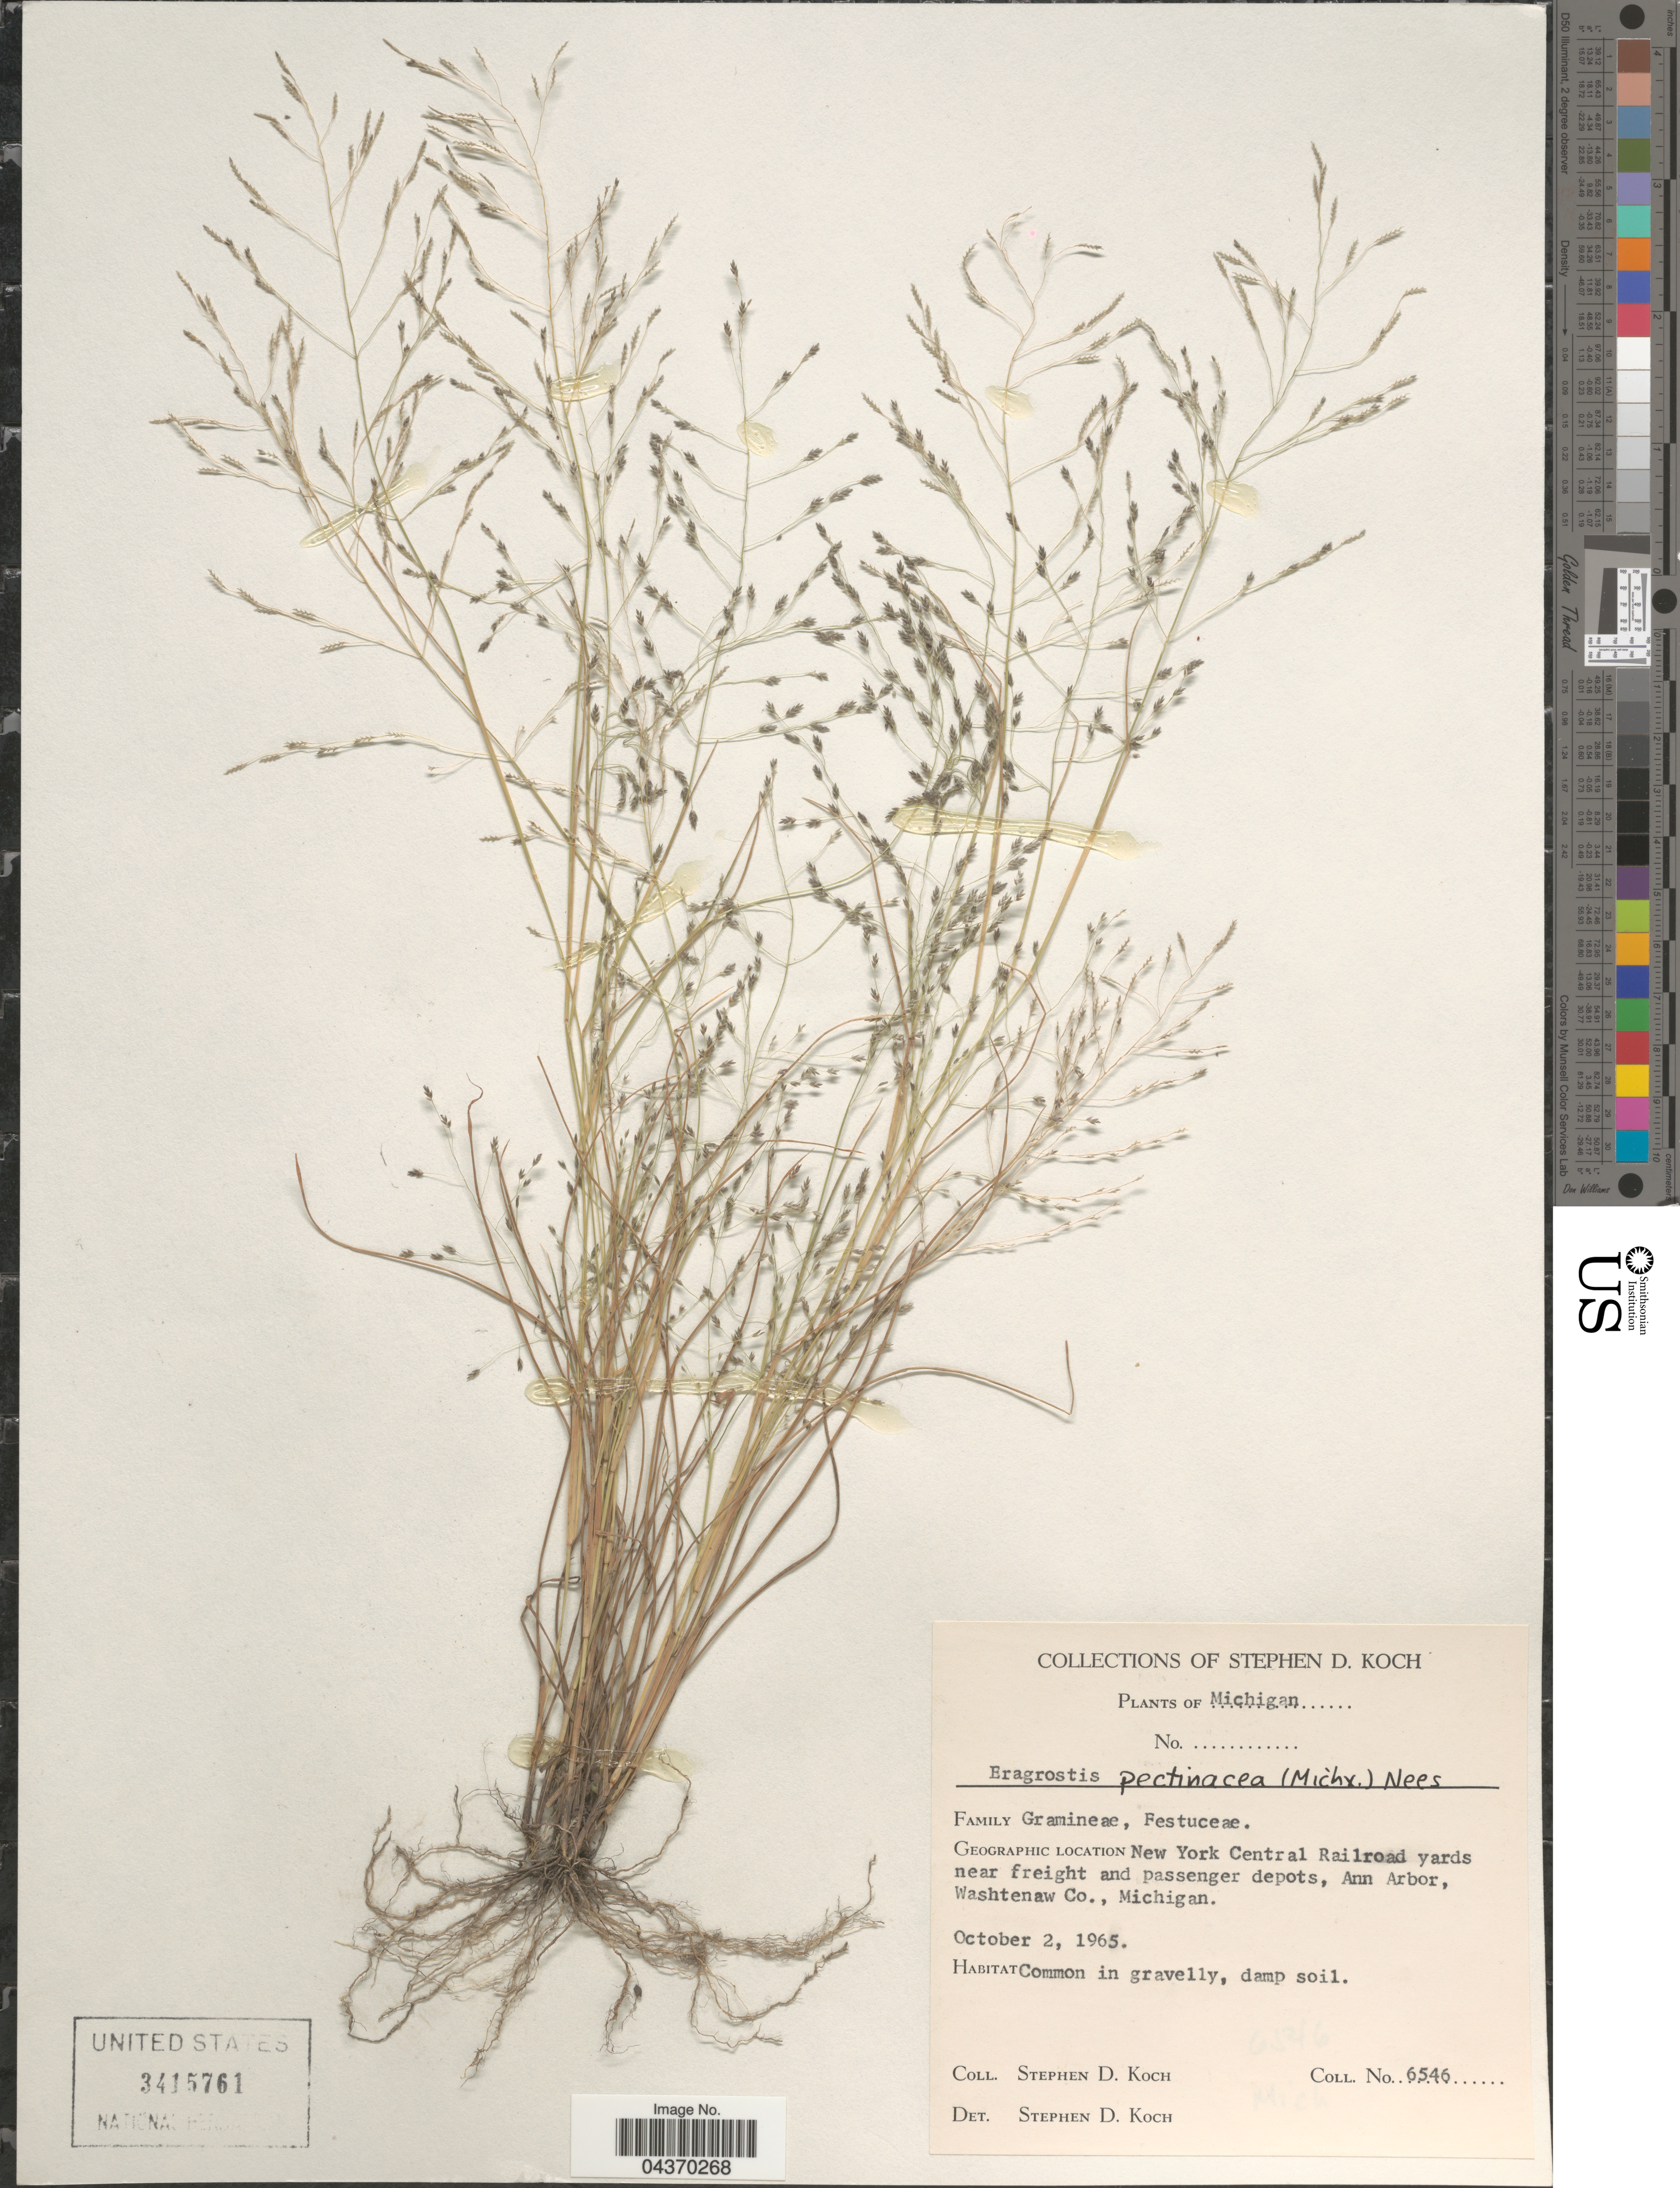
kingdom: Plantae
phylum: Tracheophyta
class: Liliopsida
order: Poales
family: Poaceae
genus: Eragrostis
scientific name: Eragrostis pectinacea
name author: (Michx.) Nees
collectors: S. D. Koch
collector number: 6546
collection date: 1965-10-02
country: United States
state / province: Michigan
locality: New York Central Railroad yards near freight and passenger depots, Ann Arbor, Washtenaw Co.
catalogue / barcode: US 3415761